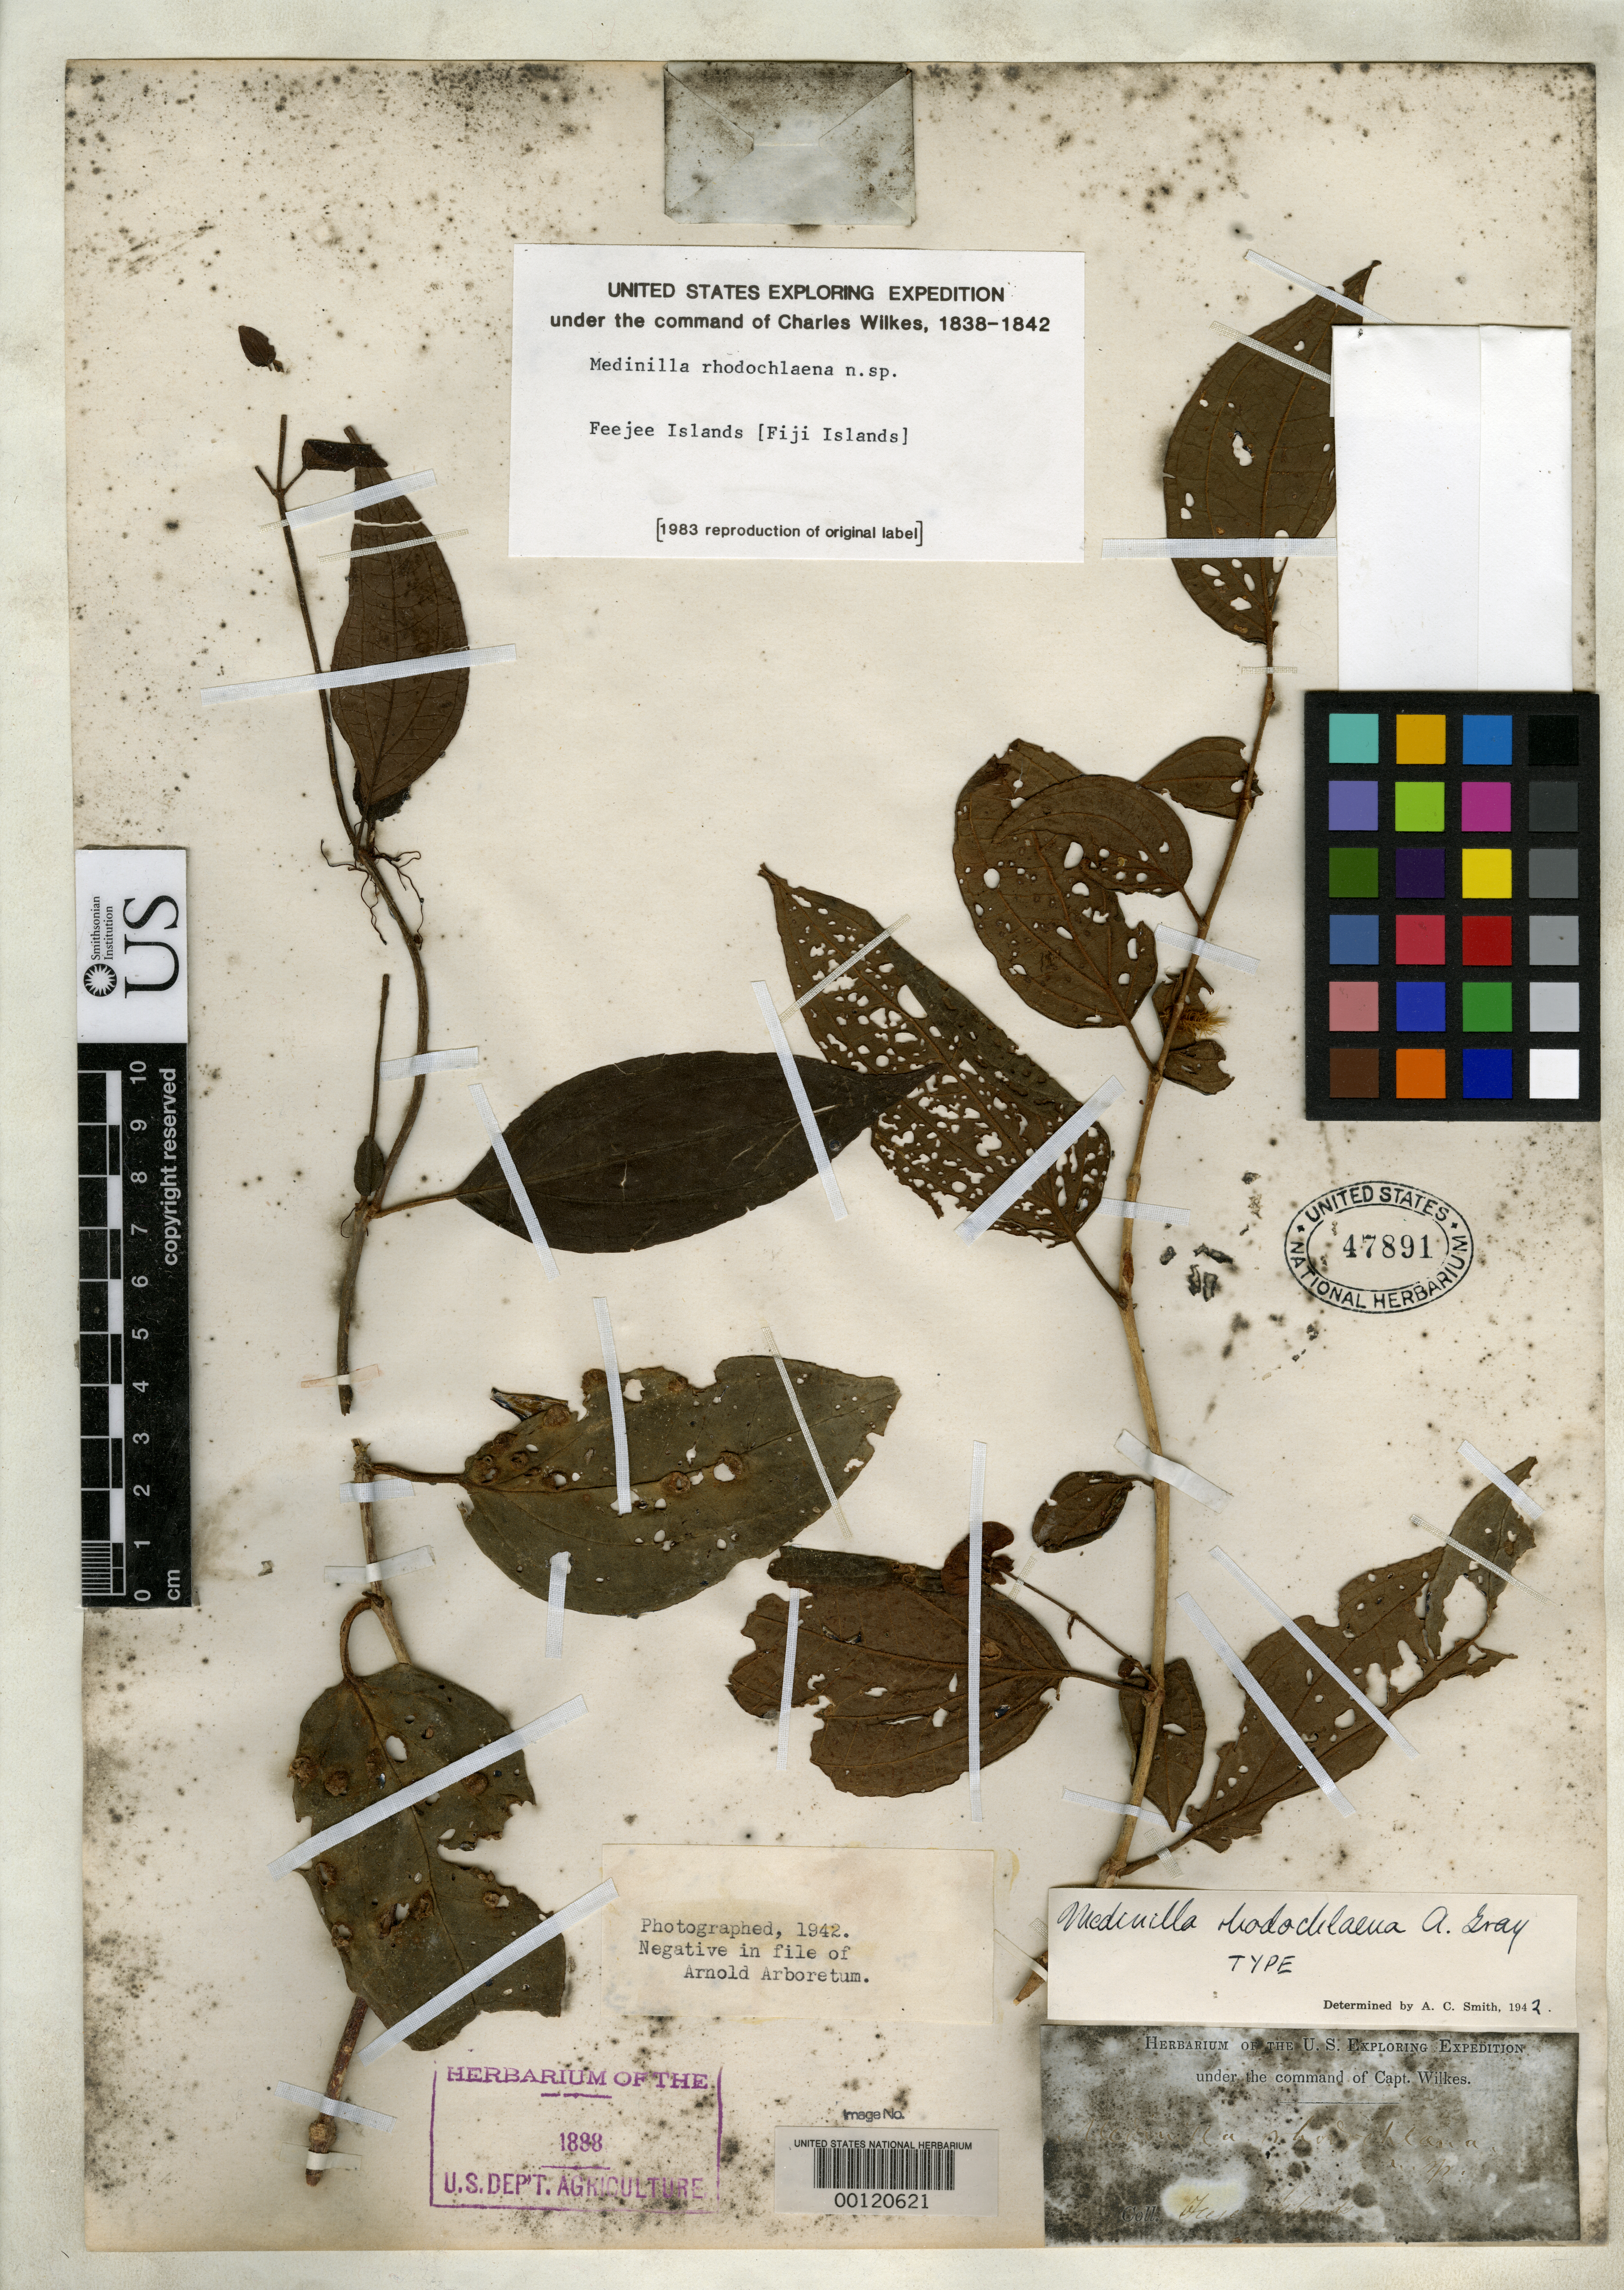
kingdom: Plantae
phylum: Tracheophyta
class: Magnoliopsida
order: Myrtales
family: Melastomataceae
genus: Medinilla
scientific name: Medinilla rhodochlaena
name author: A. Gray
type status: Holotype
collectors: Wilkes Explor. Exped.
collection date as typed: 1838 to -- --- 1842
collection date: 1838/1842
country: Fiji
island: Ovalau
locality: Near Viti Levu Island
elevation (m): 610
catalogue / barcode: US 47891